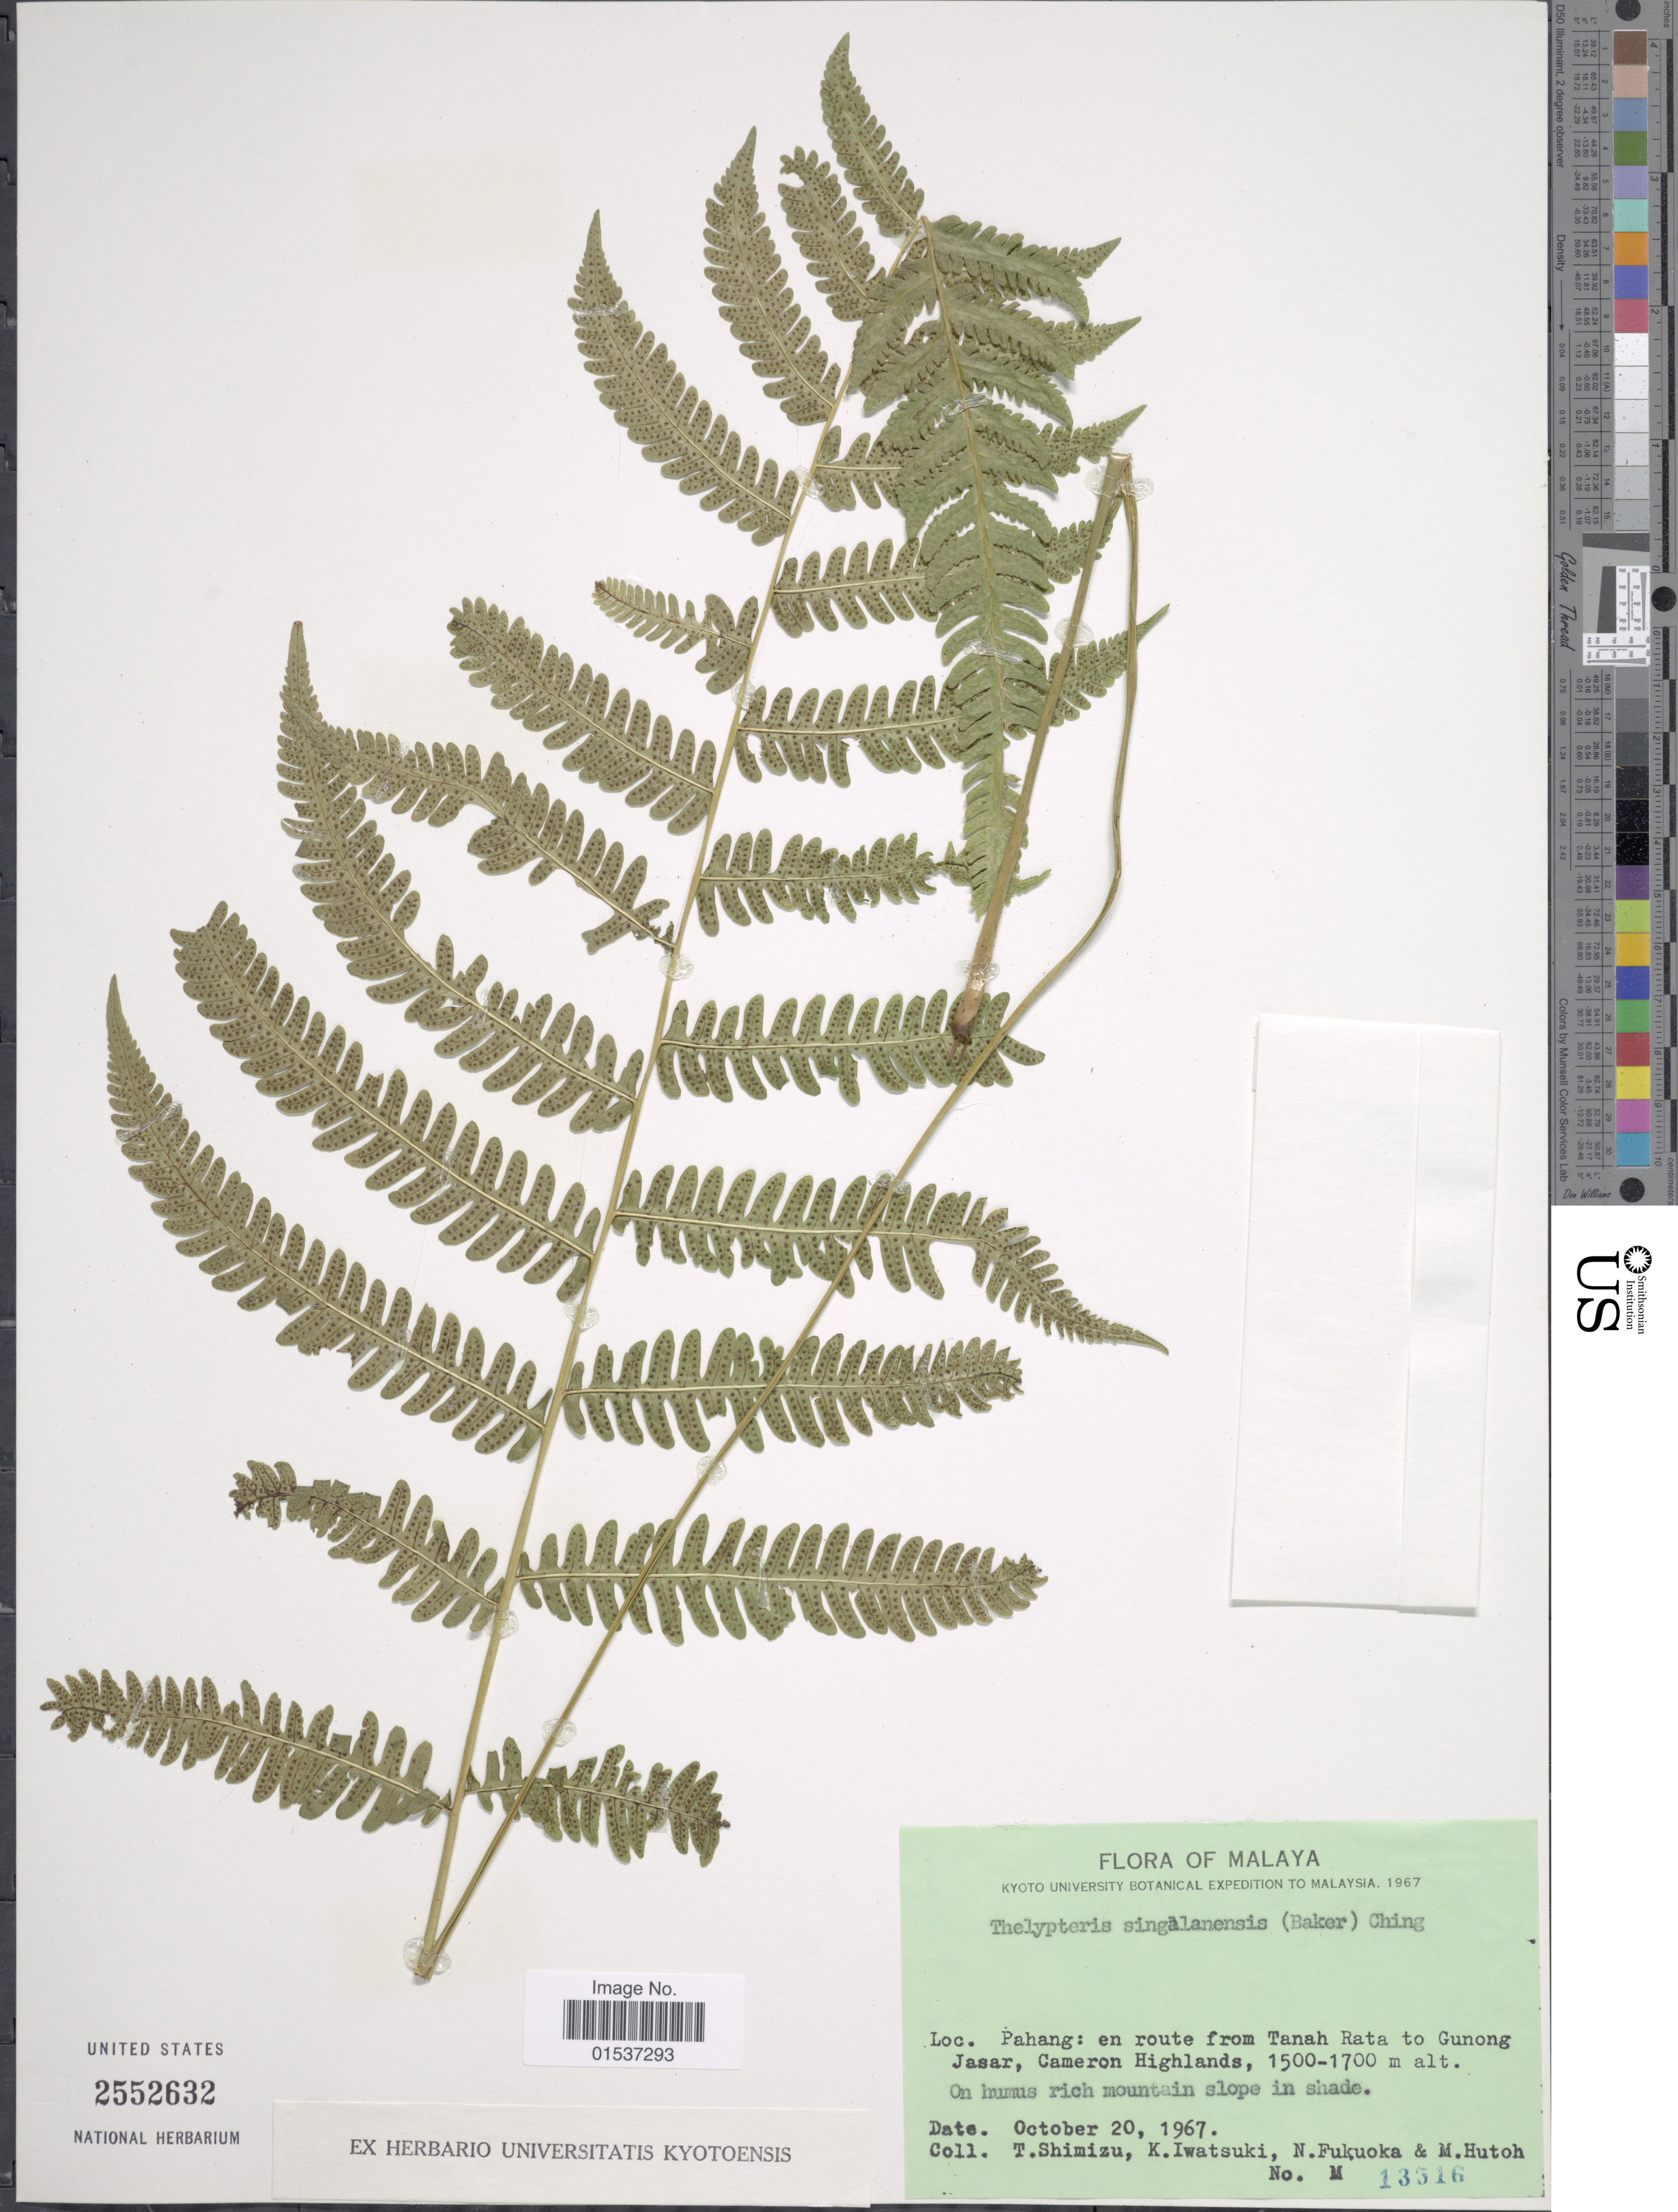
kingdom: Plantae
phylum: Tracheophyta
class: Polypodiopsida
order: Polypodiales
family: Thelypteridaceae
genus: Metathelypteris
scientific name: Metathelypteris singalanensis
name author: (Baker) Ching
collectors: T. Shimizu, K. Iwatsuki, N. Fukuoka & M. Hutoh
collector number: M13516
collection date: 1967-10-20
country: Malaysia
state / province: Pahang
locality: Malaya, Pahang: en route from Tanah Rata to Gunong Jasar, Cameron Highlands.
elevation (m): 1500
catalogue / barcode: US 2552632